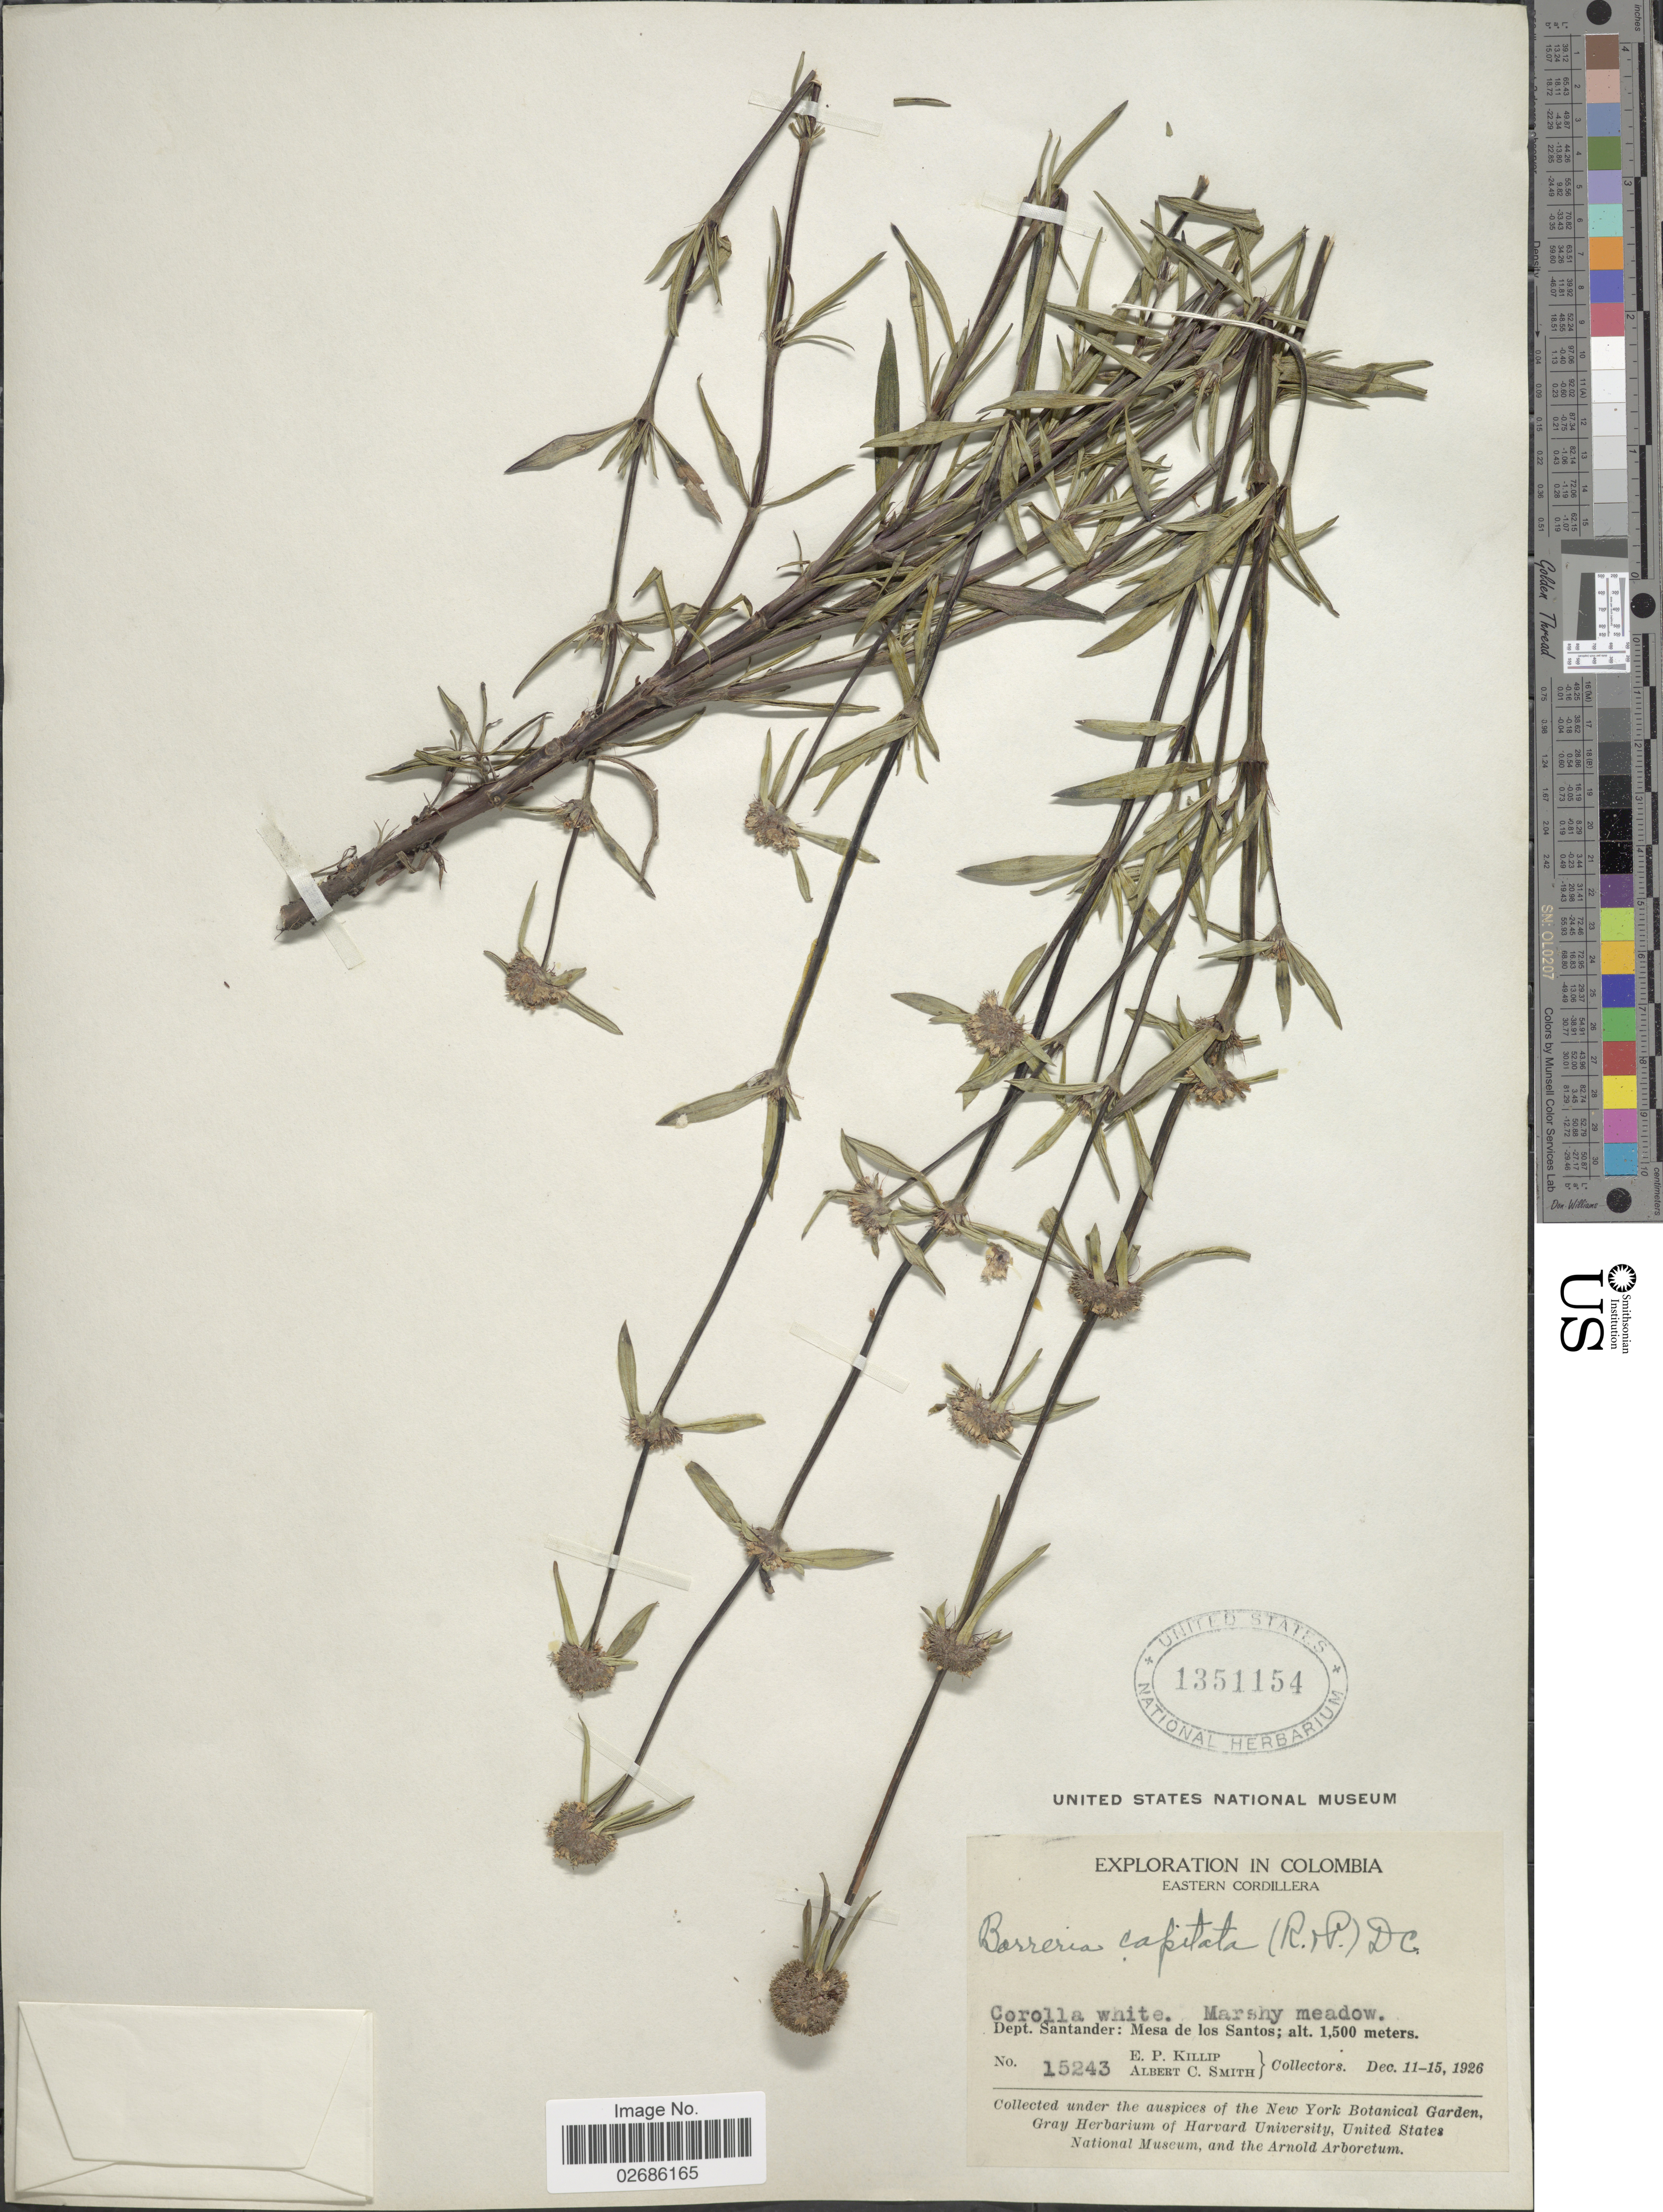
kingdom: Plantae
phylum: Tracheophyta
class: Magnoliopsida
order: Gentianales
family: Rubiaceae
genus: Borreria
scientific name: Borreria capitata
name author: (Ruiz & Pav.) DC.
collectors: E. P. Killip & A. C. Smith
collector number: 15243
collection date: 1926-12-11/1926-12-15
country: Colombia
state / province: Santander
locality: Eastern Cordillera. Mesa de los Santos.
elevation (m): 1500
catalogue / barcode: US 1351154